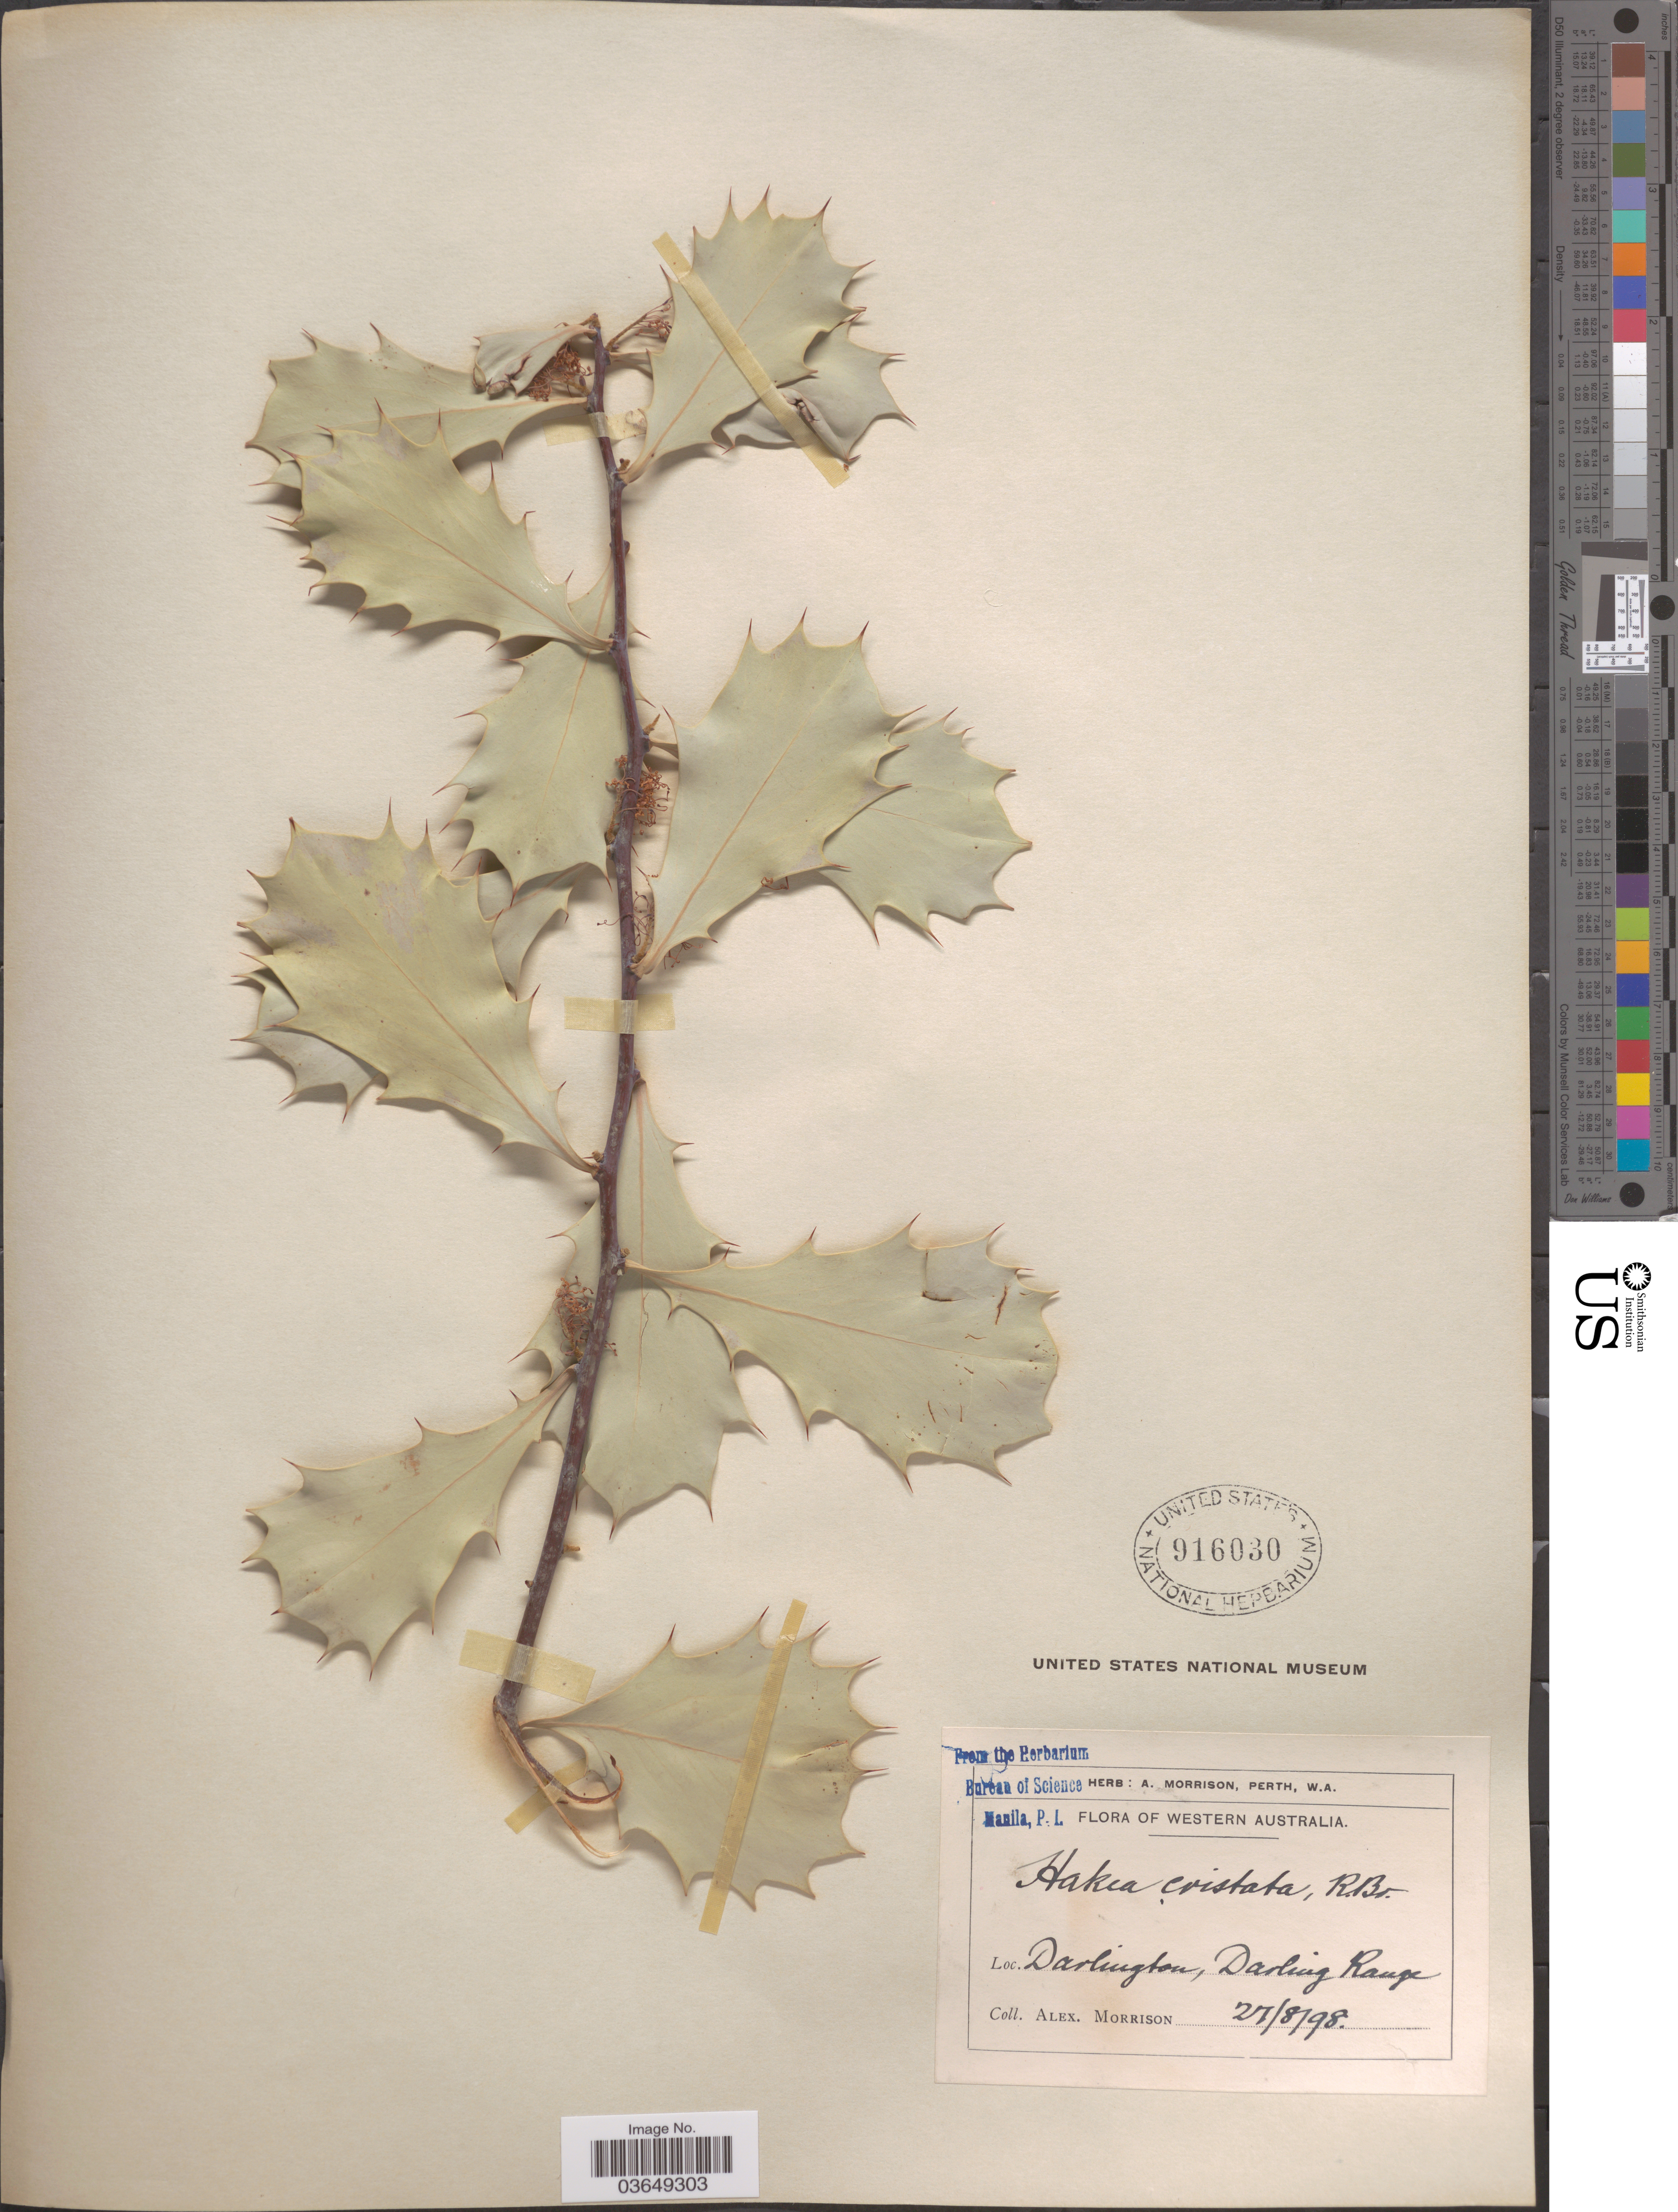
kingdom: Plantae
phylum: Tracheophyta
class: Magnoliopsida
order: Proteales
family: Proteaceae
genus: Hakea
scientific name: Hakea cristata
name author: R. Br.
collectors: A. Morrison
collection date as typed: Transcribed d/m/y: 27/8/98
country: Australia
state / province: Western Australia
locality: Darlington, Darling Range.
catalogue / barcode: US 616030